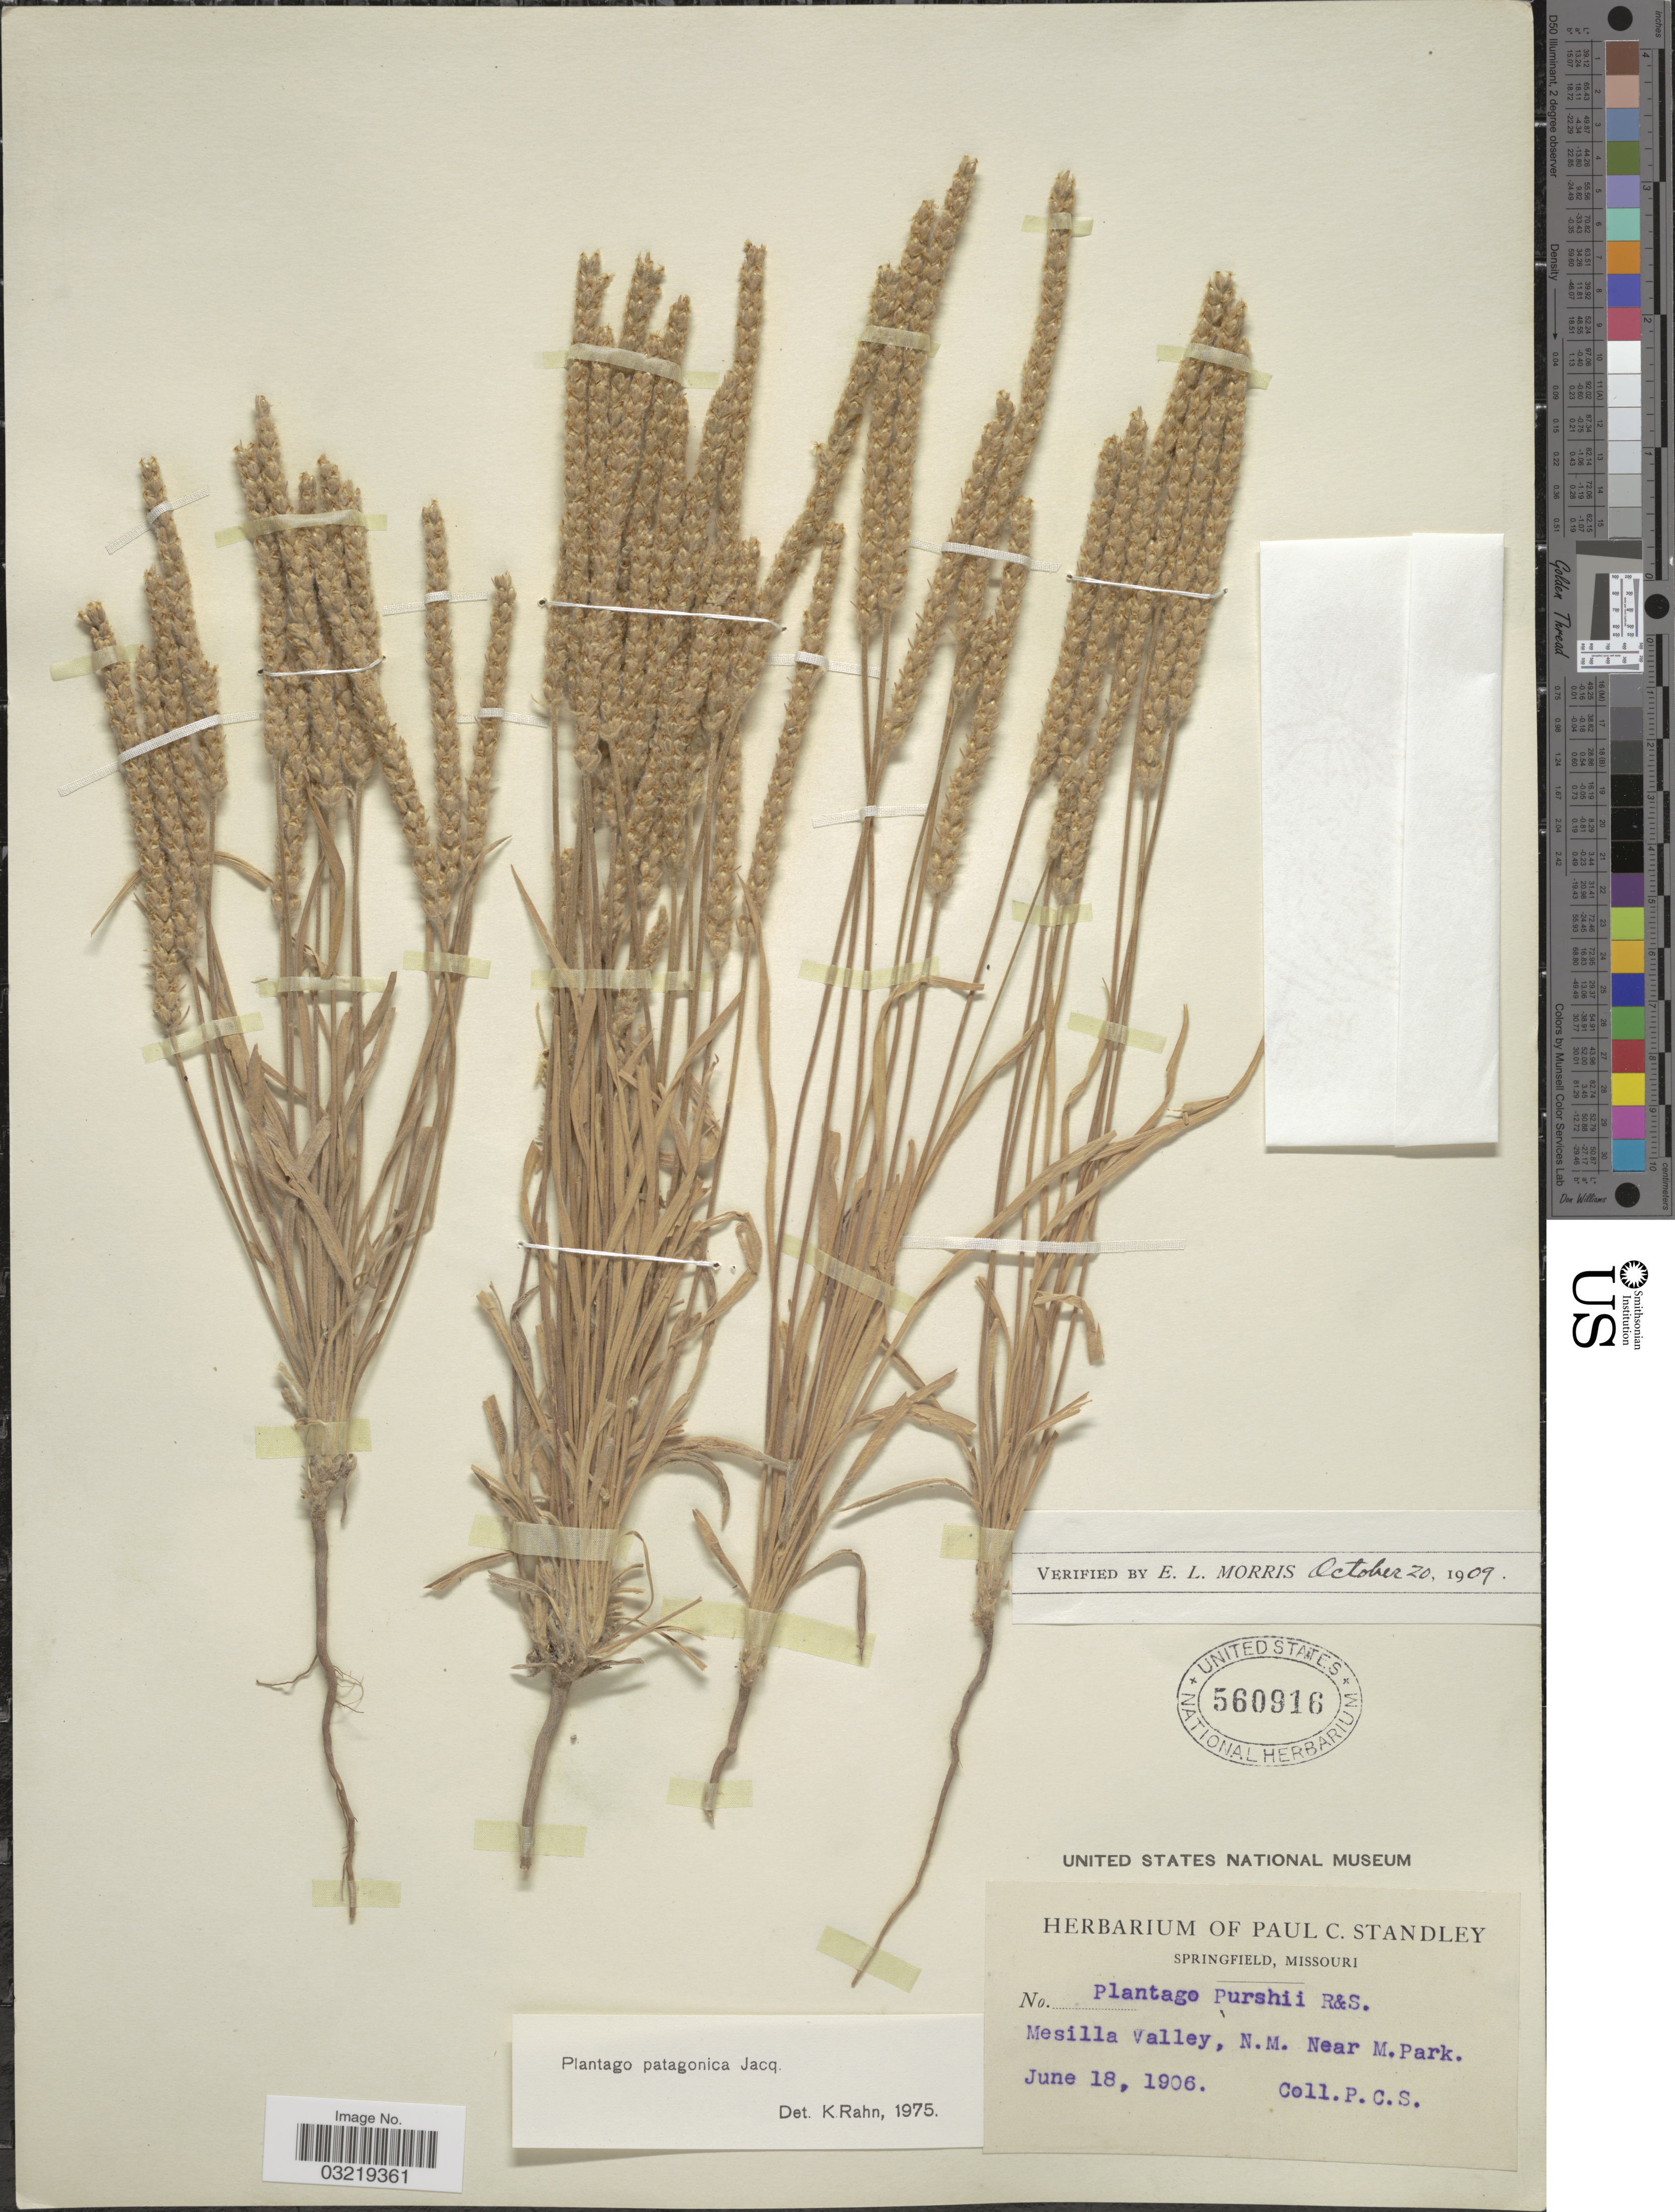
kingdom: Plantae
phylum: Tracheophyta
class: Magnoliopsida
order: Lamiales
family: Plantaginaceae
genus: Plantago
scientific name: Plantago patagonica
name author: Jacq.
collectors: P. C. Standley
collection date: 1906-06-18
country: United States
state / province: New Mexico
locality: Mesilla Valley, N.M. Near M. Park.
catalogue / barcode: US 560916